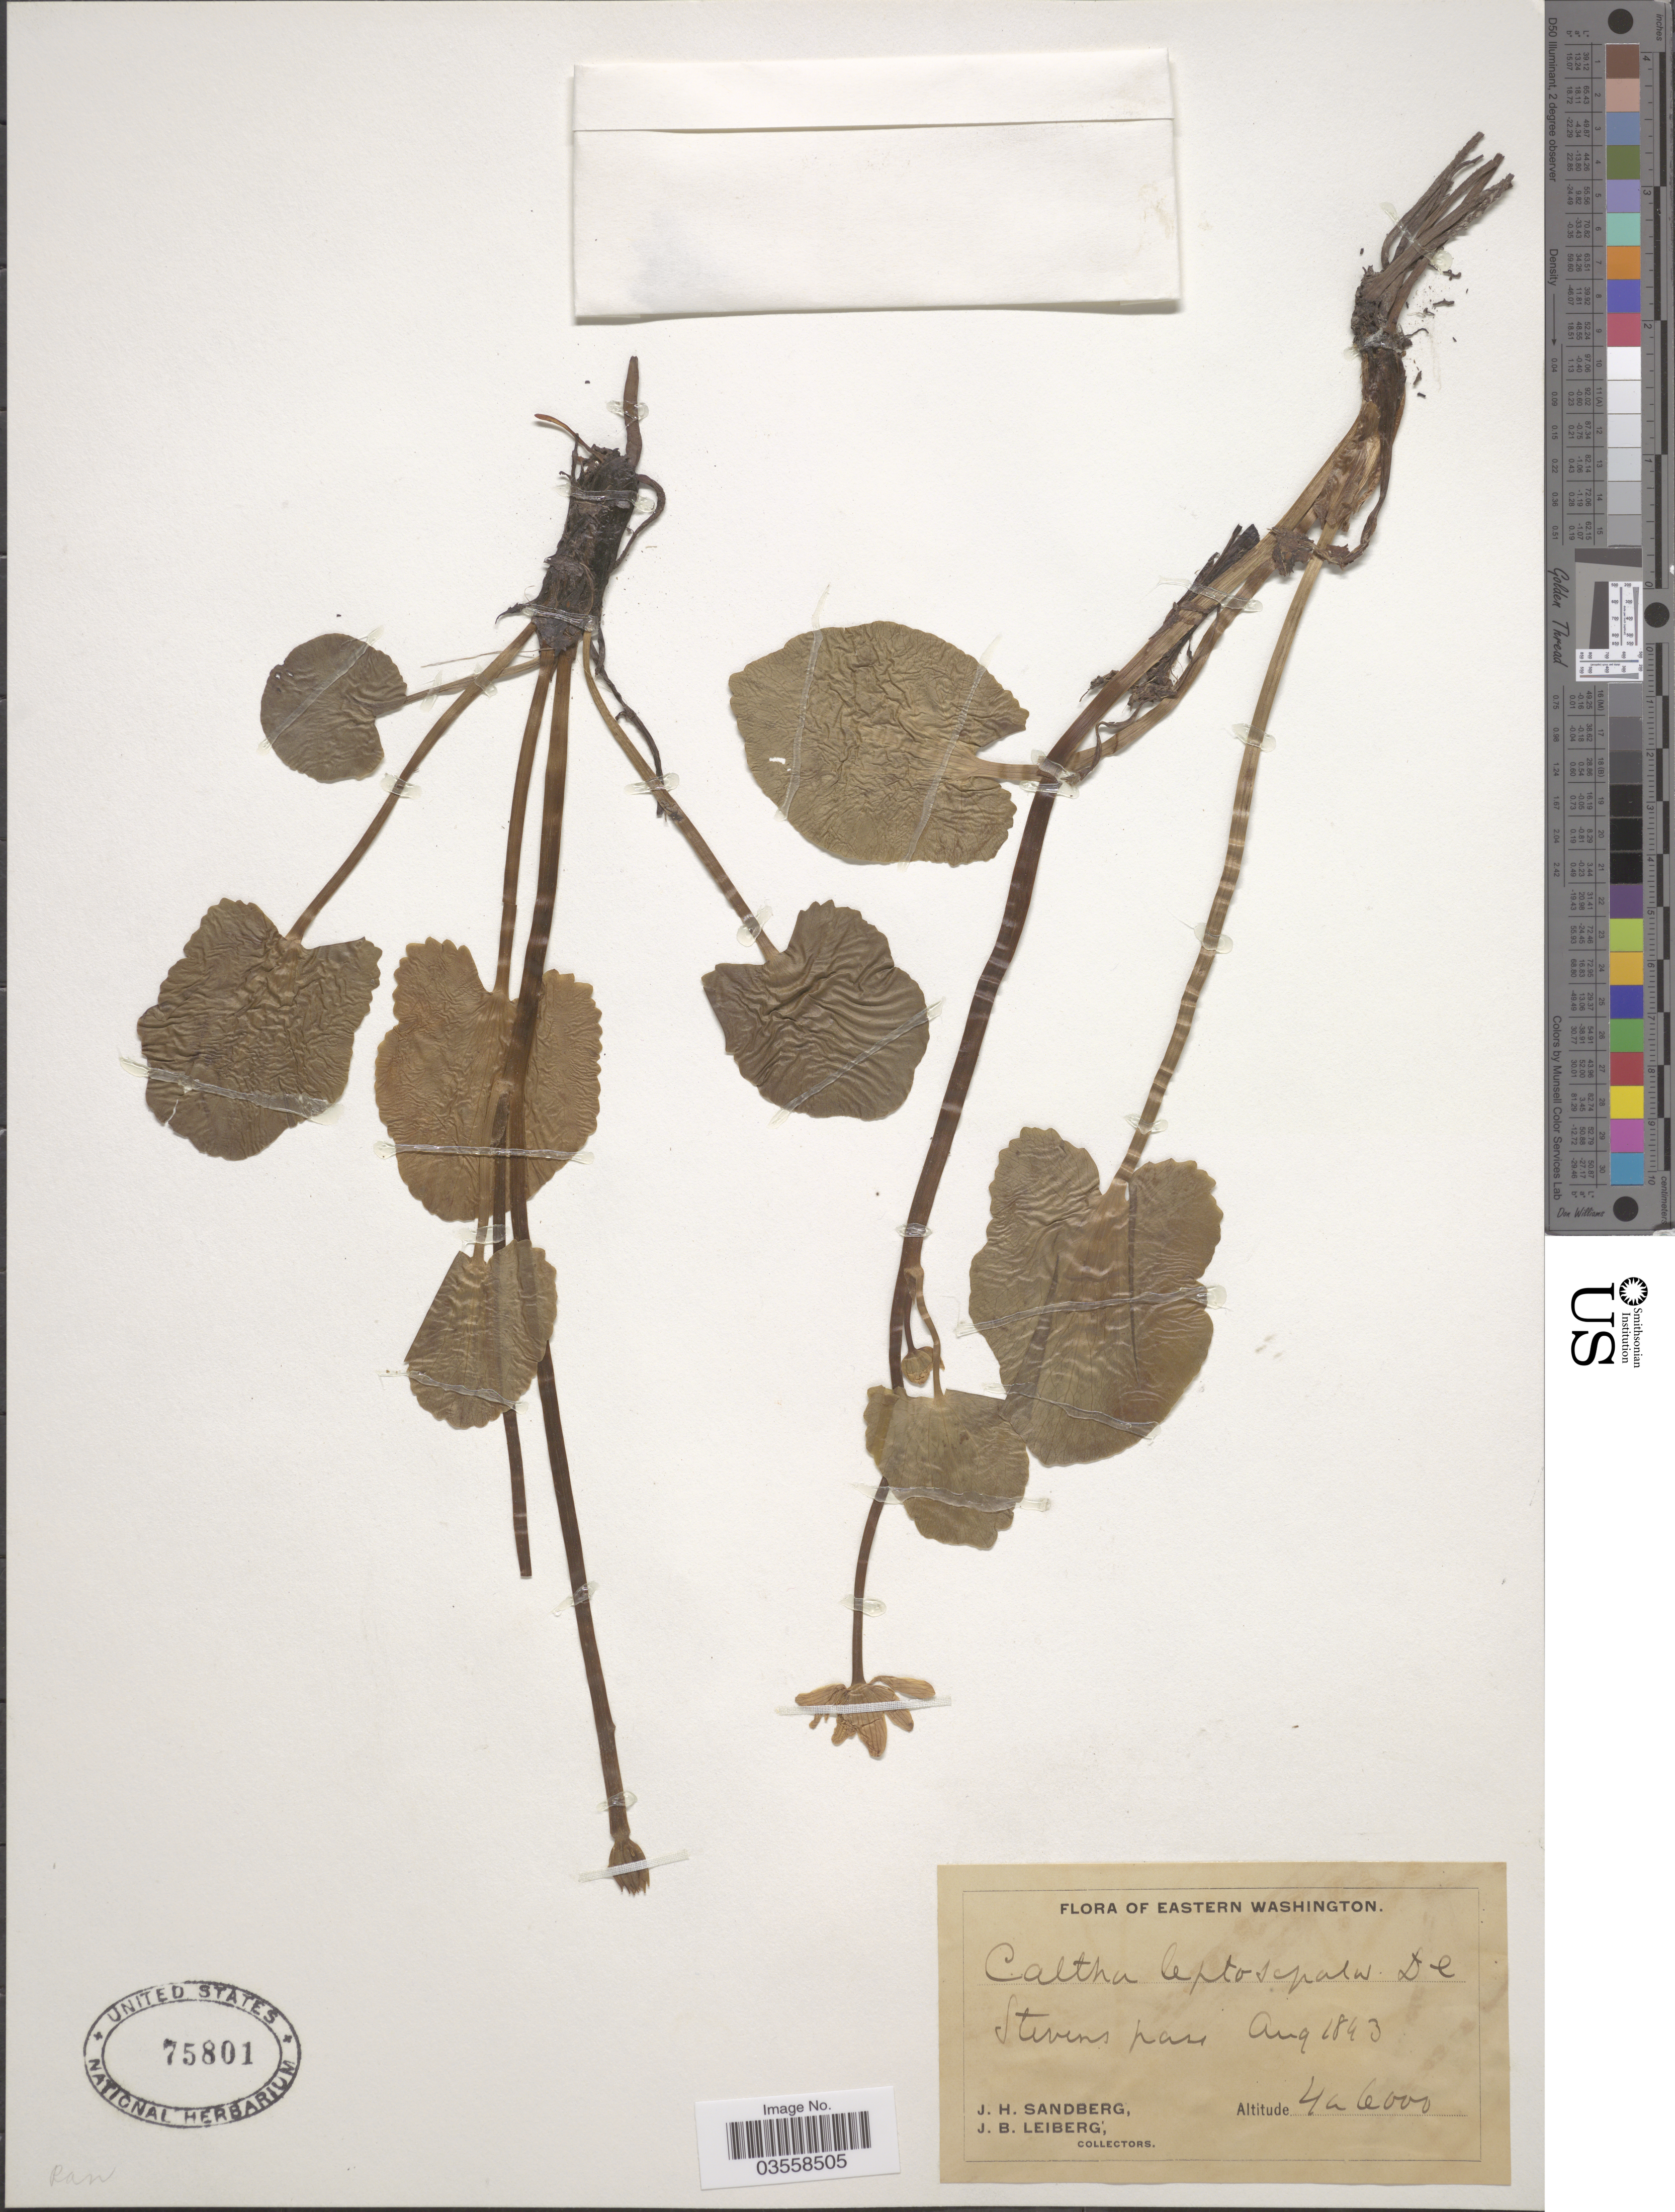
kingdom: Plantae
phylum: Tracheophyta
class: Magnoliopsida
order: Ranunculales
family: Ranunculaceae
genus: Caltha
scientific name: Caltha leptosepala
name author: DC.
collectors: J. H. Sandberg & J. B. Leiberg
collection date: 1843-08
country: United States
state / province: Washington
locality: Stevens pass.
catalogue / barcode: US 75801